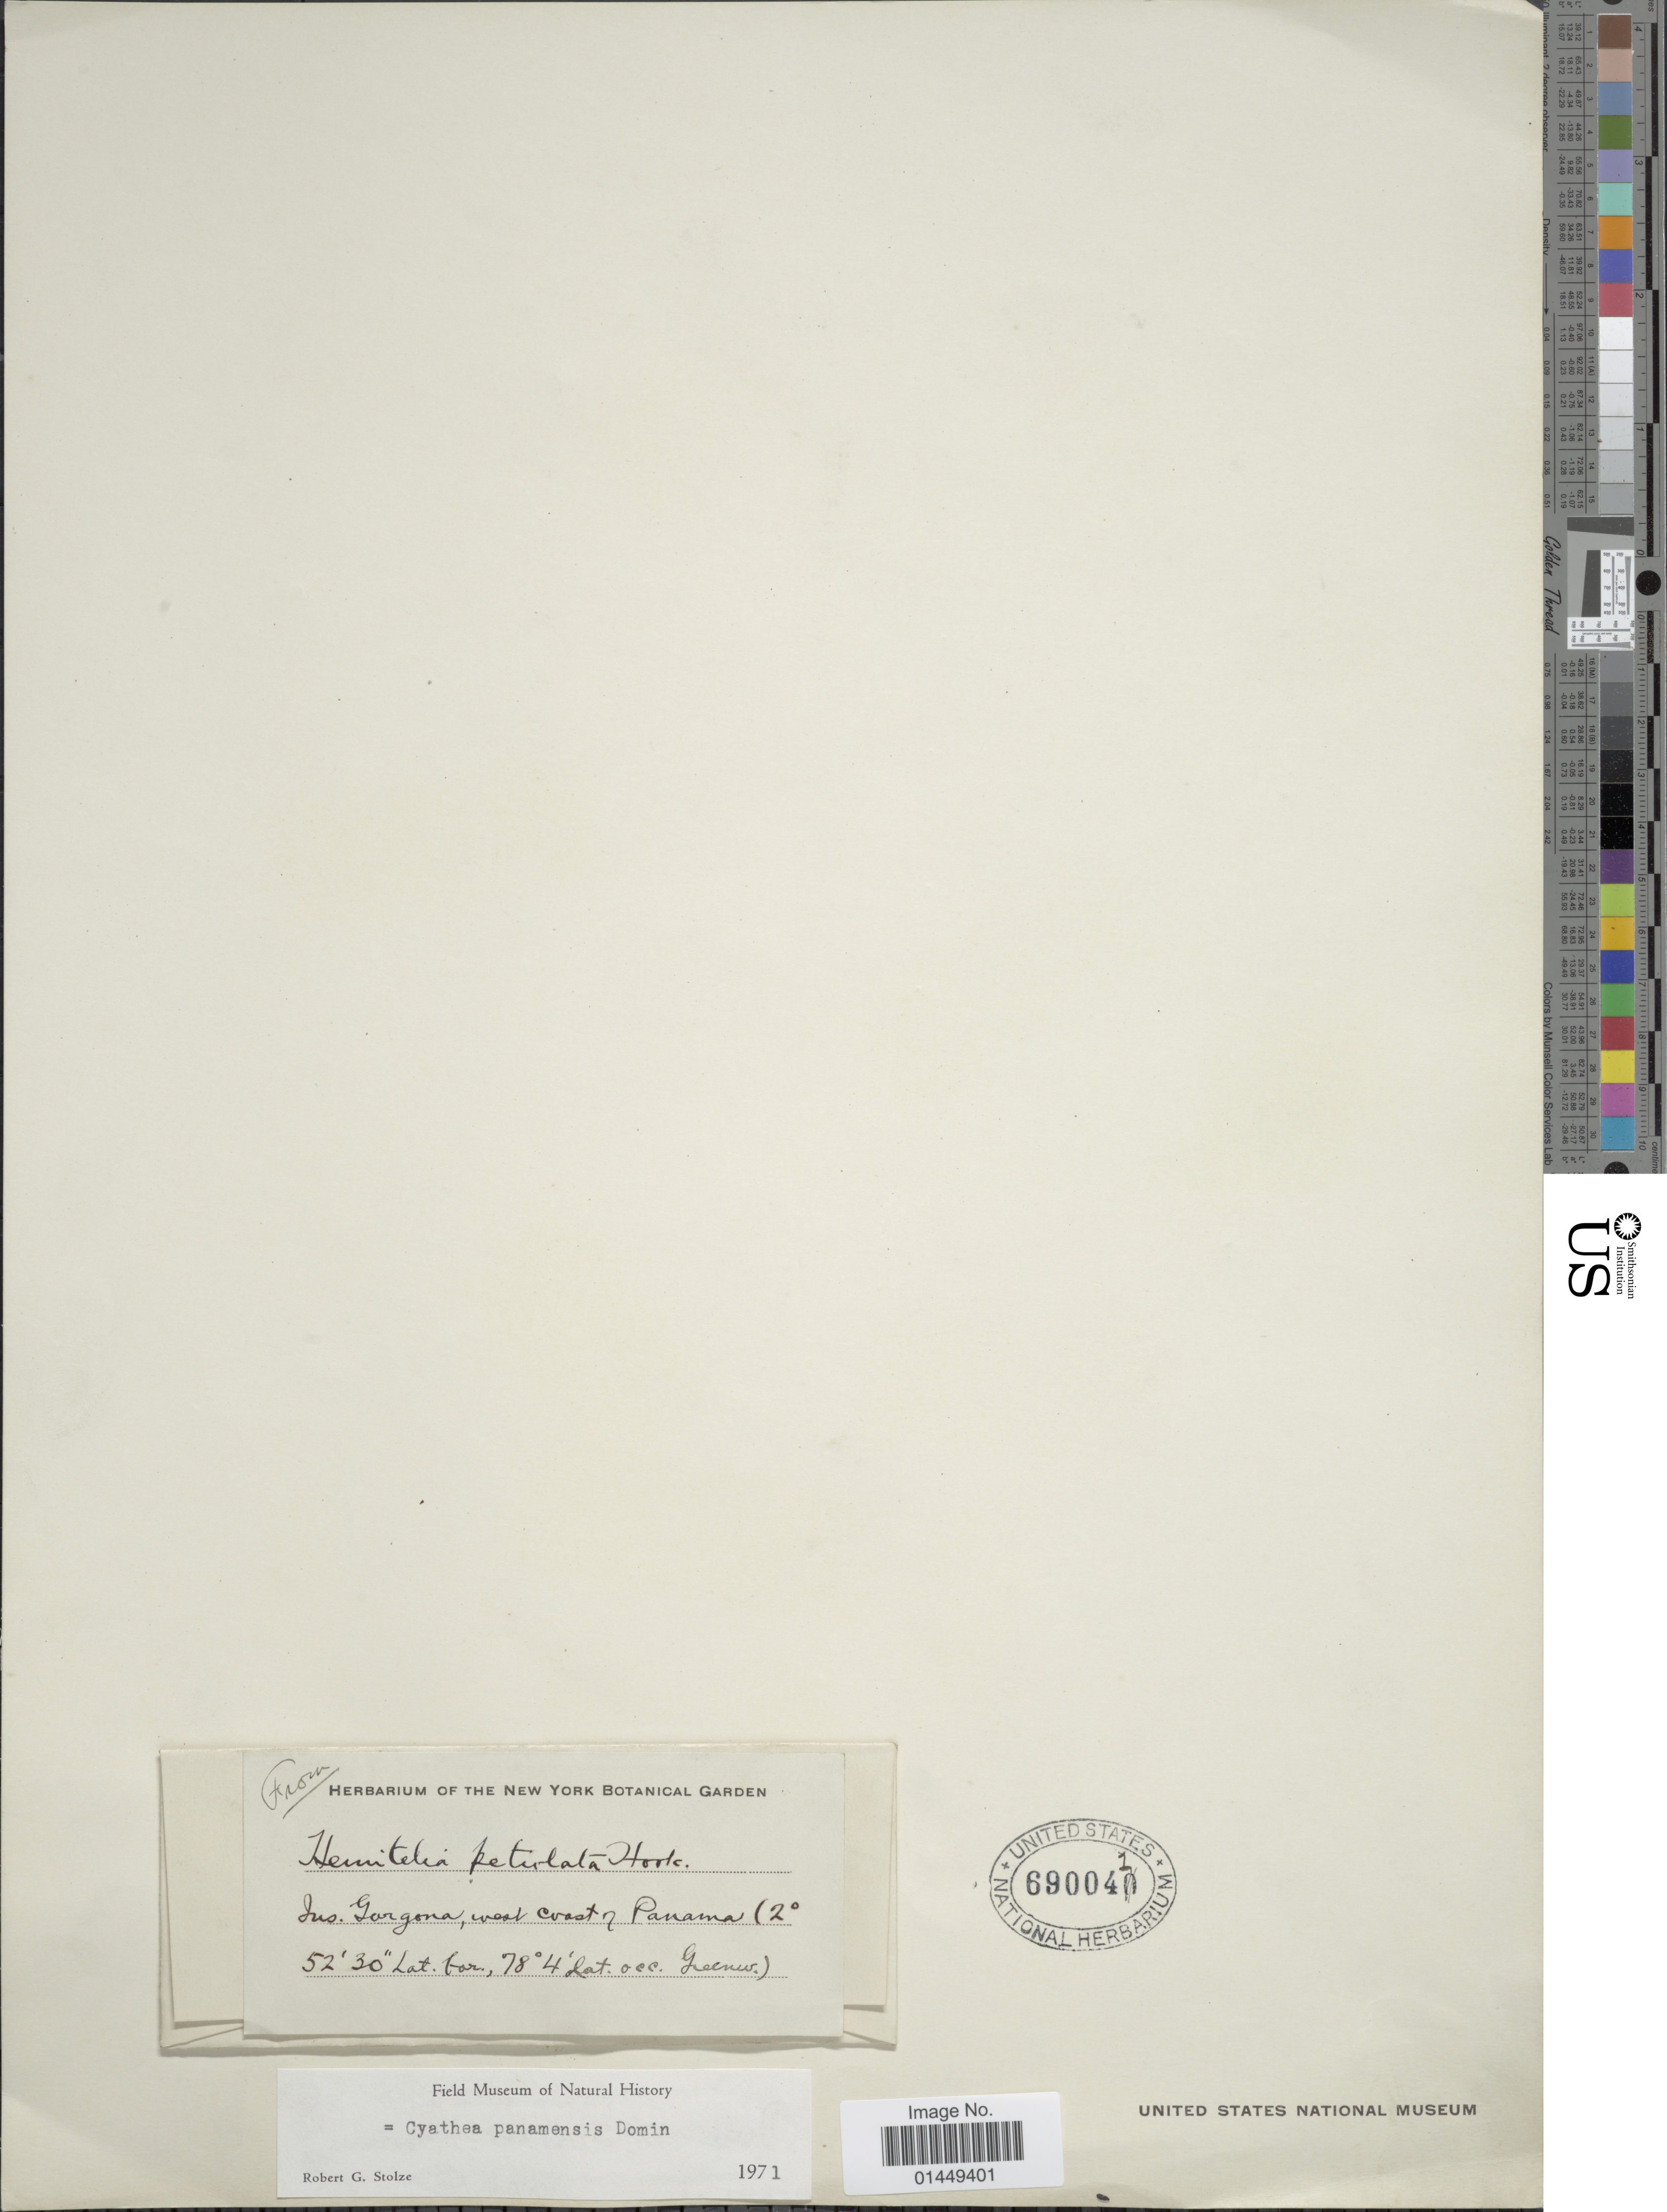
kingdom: Plantae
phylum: Tracheophyta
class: Polypodiopsida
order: Cyatheales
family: Cyatheaceae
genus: Cyathea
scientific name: Cyathea petiolata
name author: (Hook.) R.M. Tryon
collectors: New York Botanical Gardens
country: Panama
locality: Ins. Gargona, west coast of Panama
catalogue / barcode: US 690041